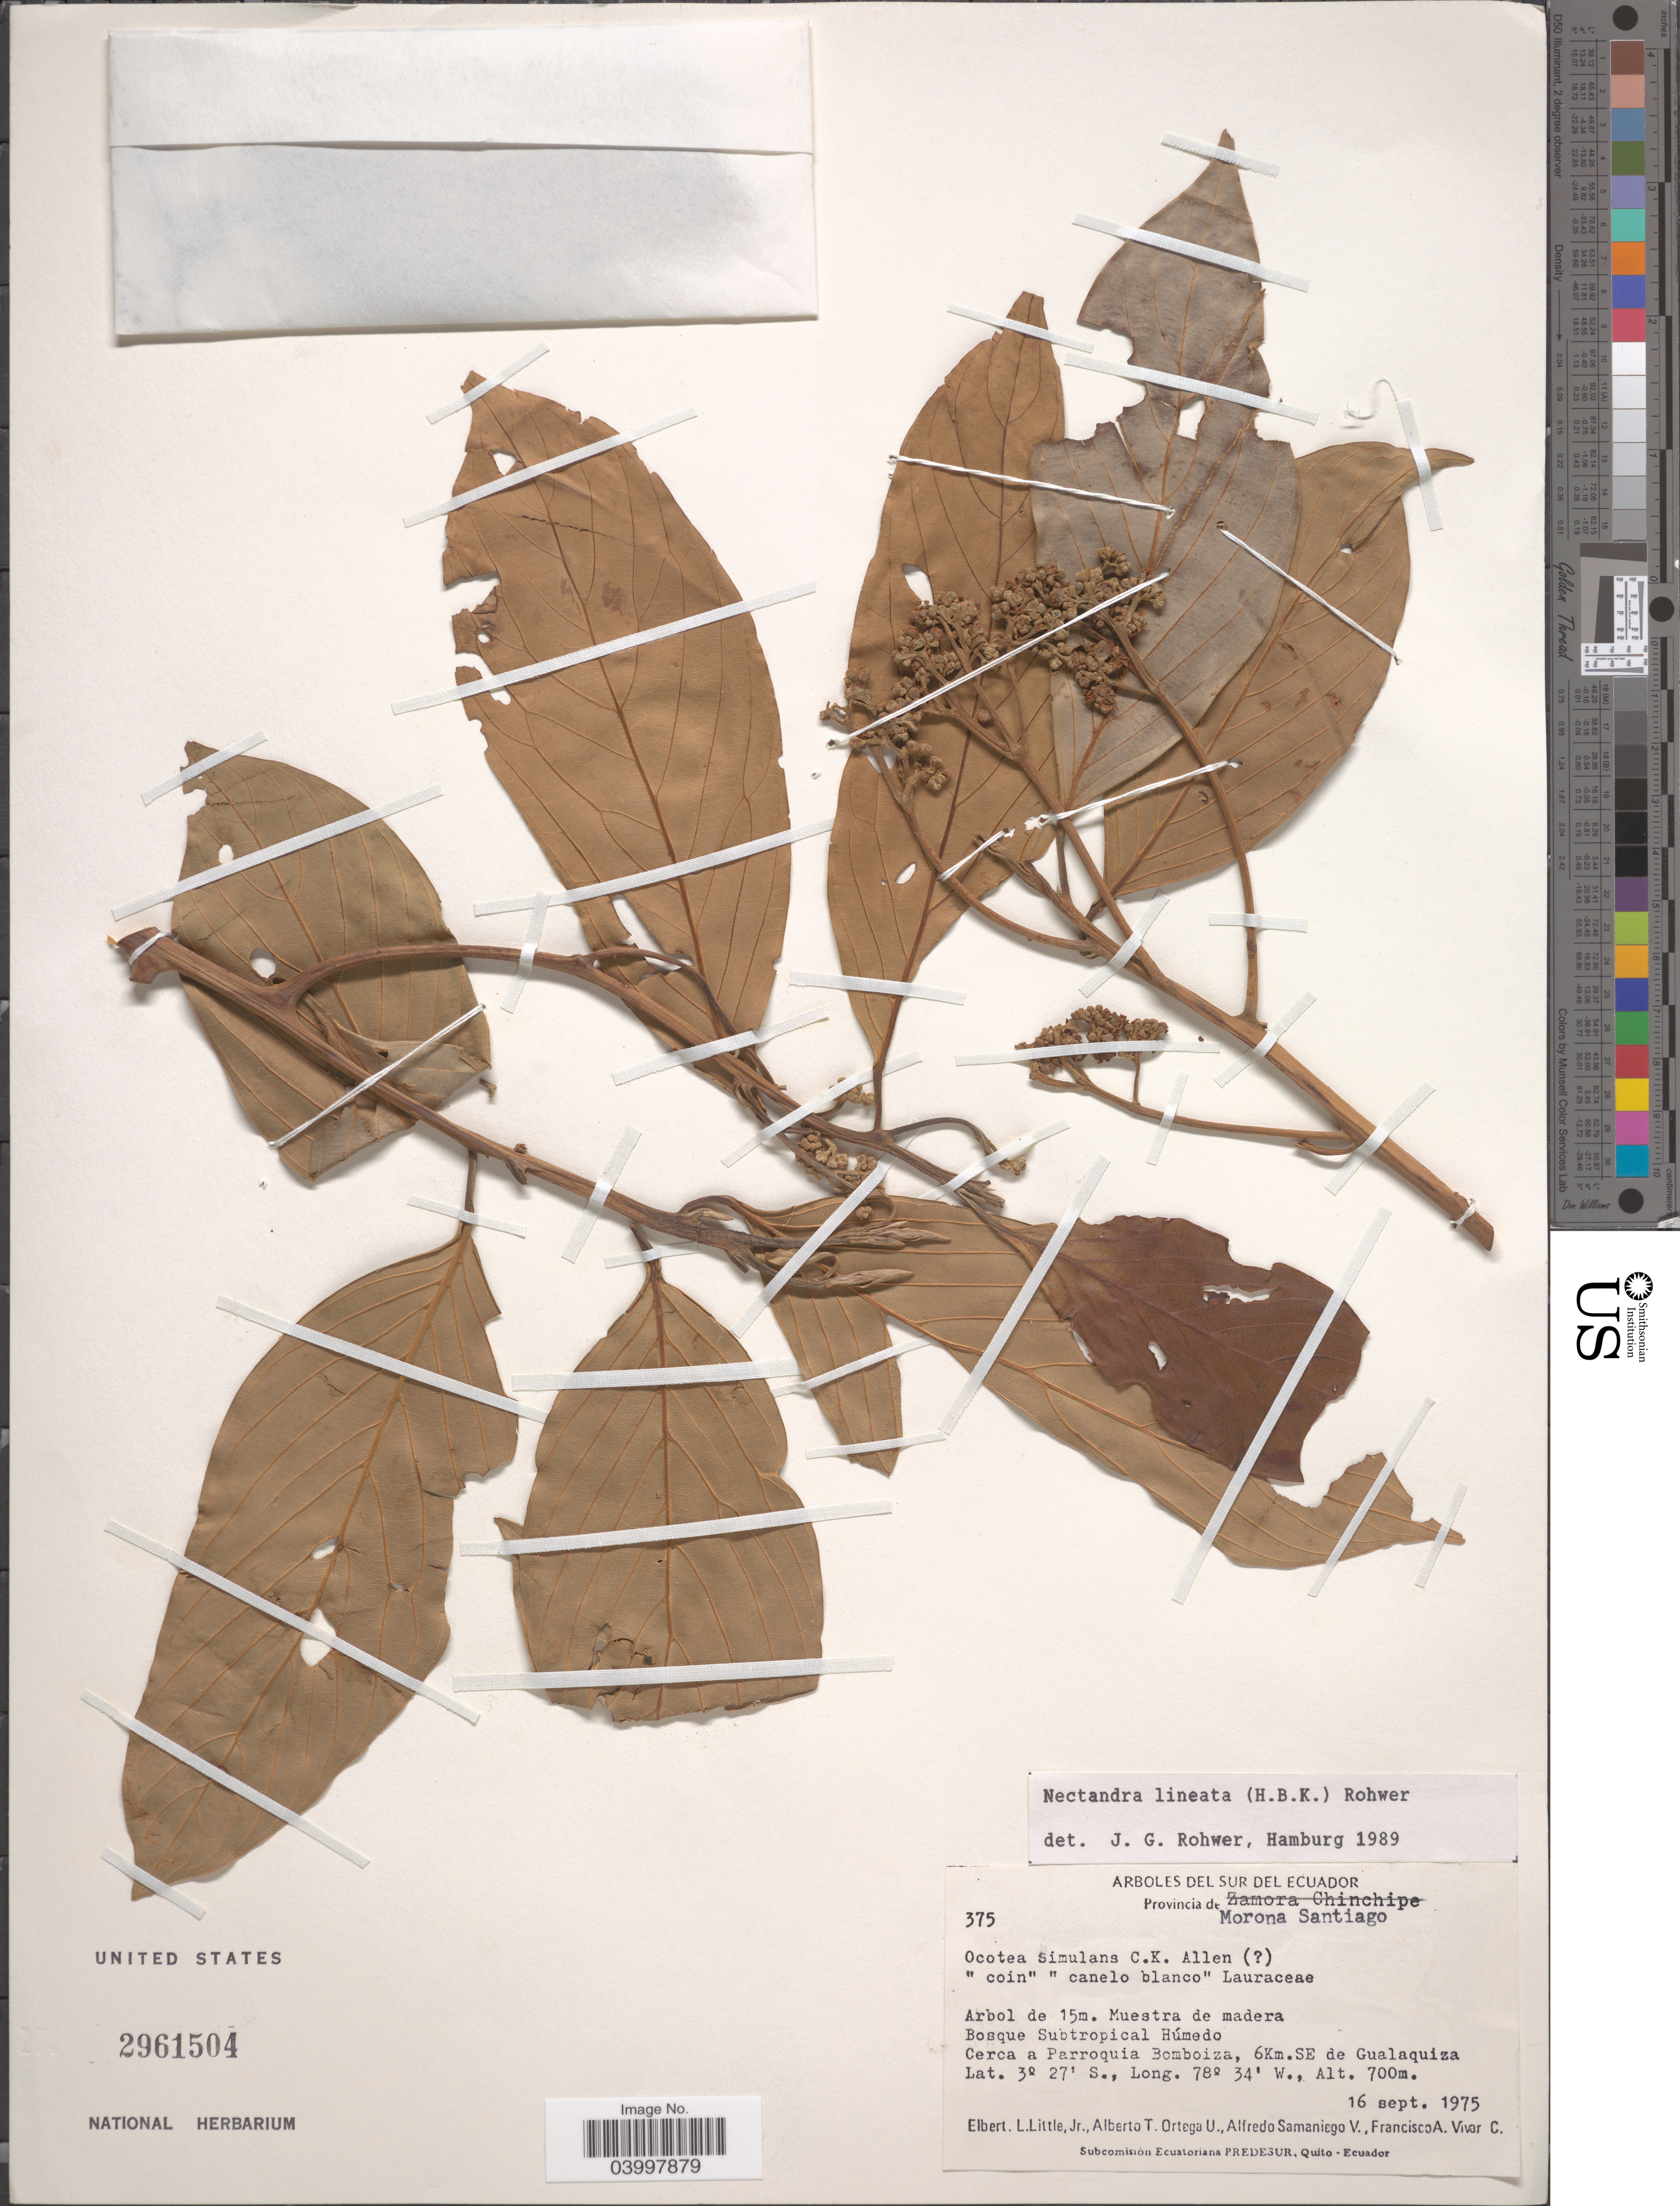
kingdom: Plantae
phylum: Tracheophyta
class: Magnoliopsida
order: Laurales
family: Lauraceae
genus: Nectandra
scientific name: Nectandra lineata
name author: (Kunth) Rohwer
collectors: E. L. Little, A. T. Ortega U., A. Samaniego V. & F. A. Vivar C.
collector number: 375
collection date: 1975-09-16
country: Ecuador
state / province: Morona-Santiago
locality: Sur del Ecuador. Bosque Subtropical Húmedo. Cerca a Parroquia Bomboiza, 6Km. SE de Gualaquiza.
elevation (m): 700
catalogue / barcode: US 2961504